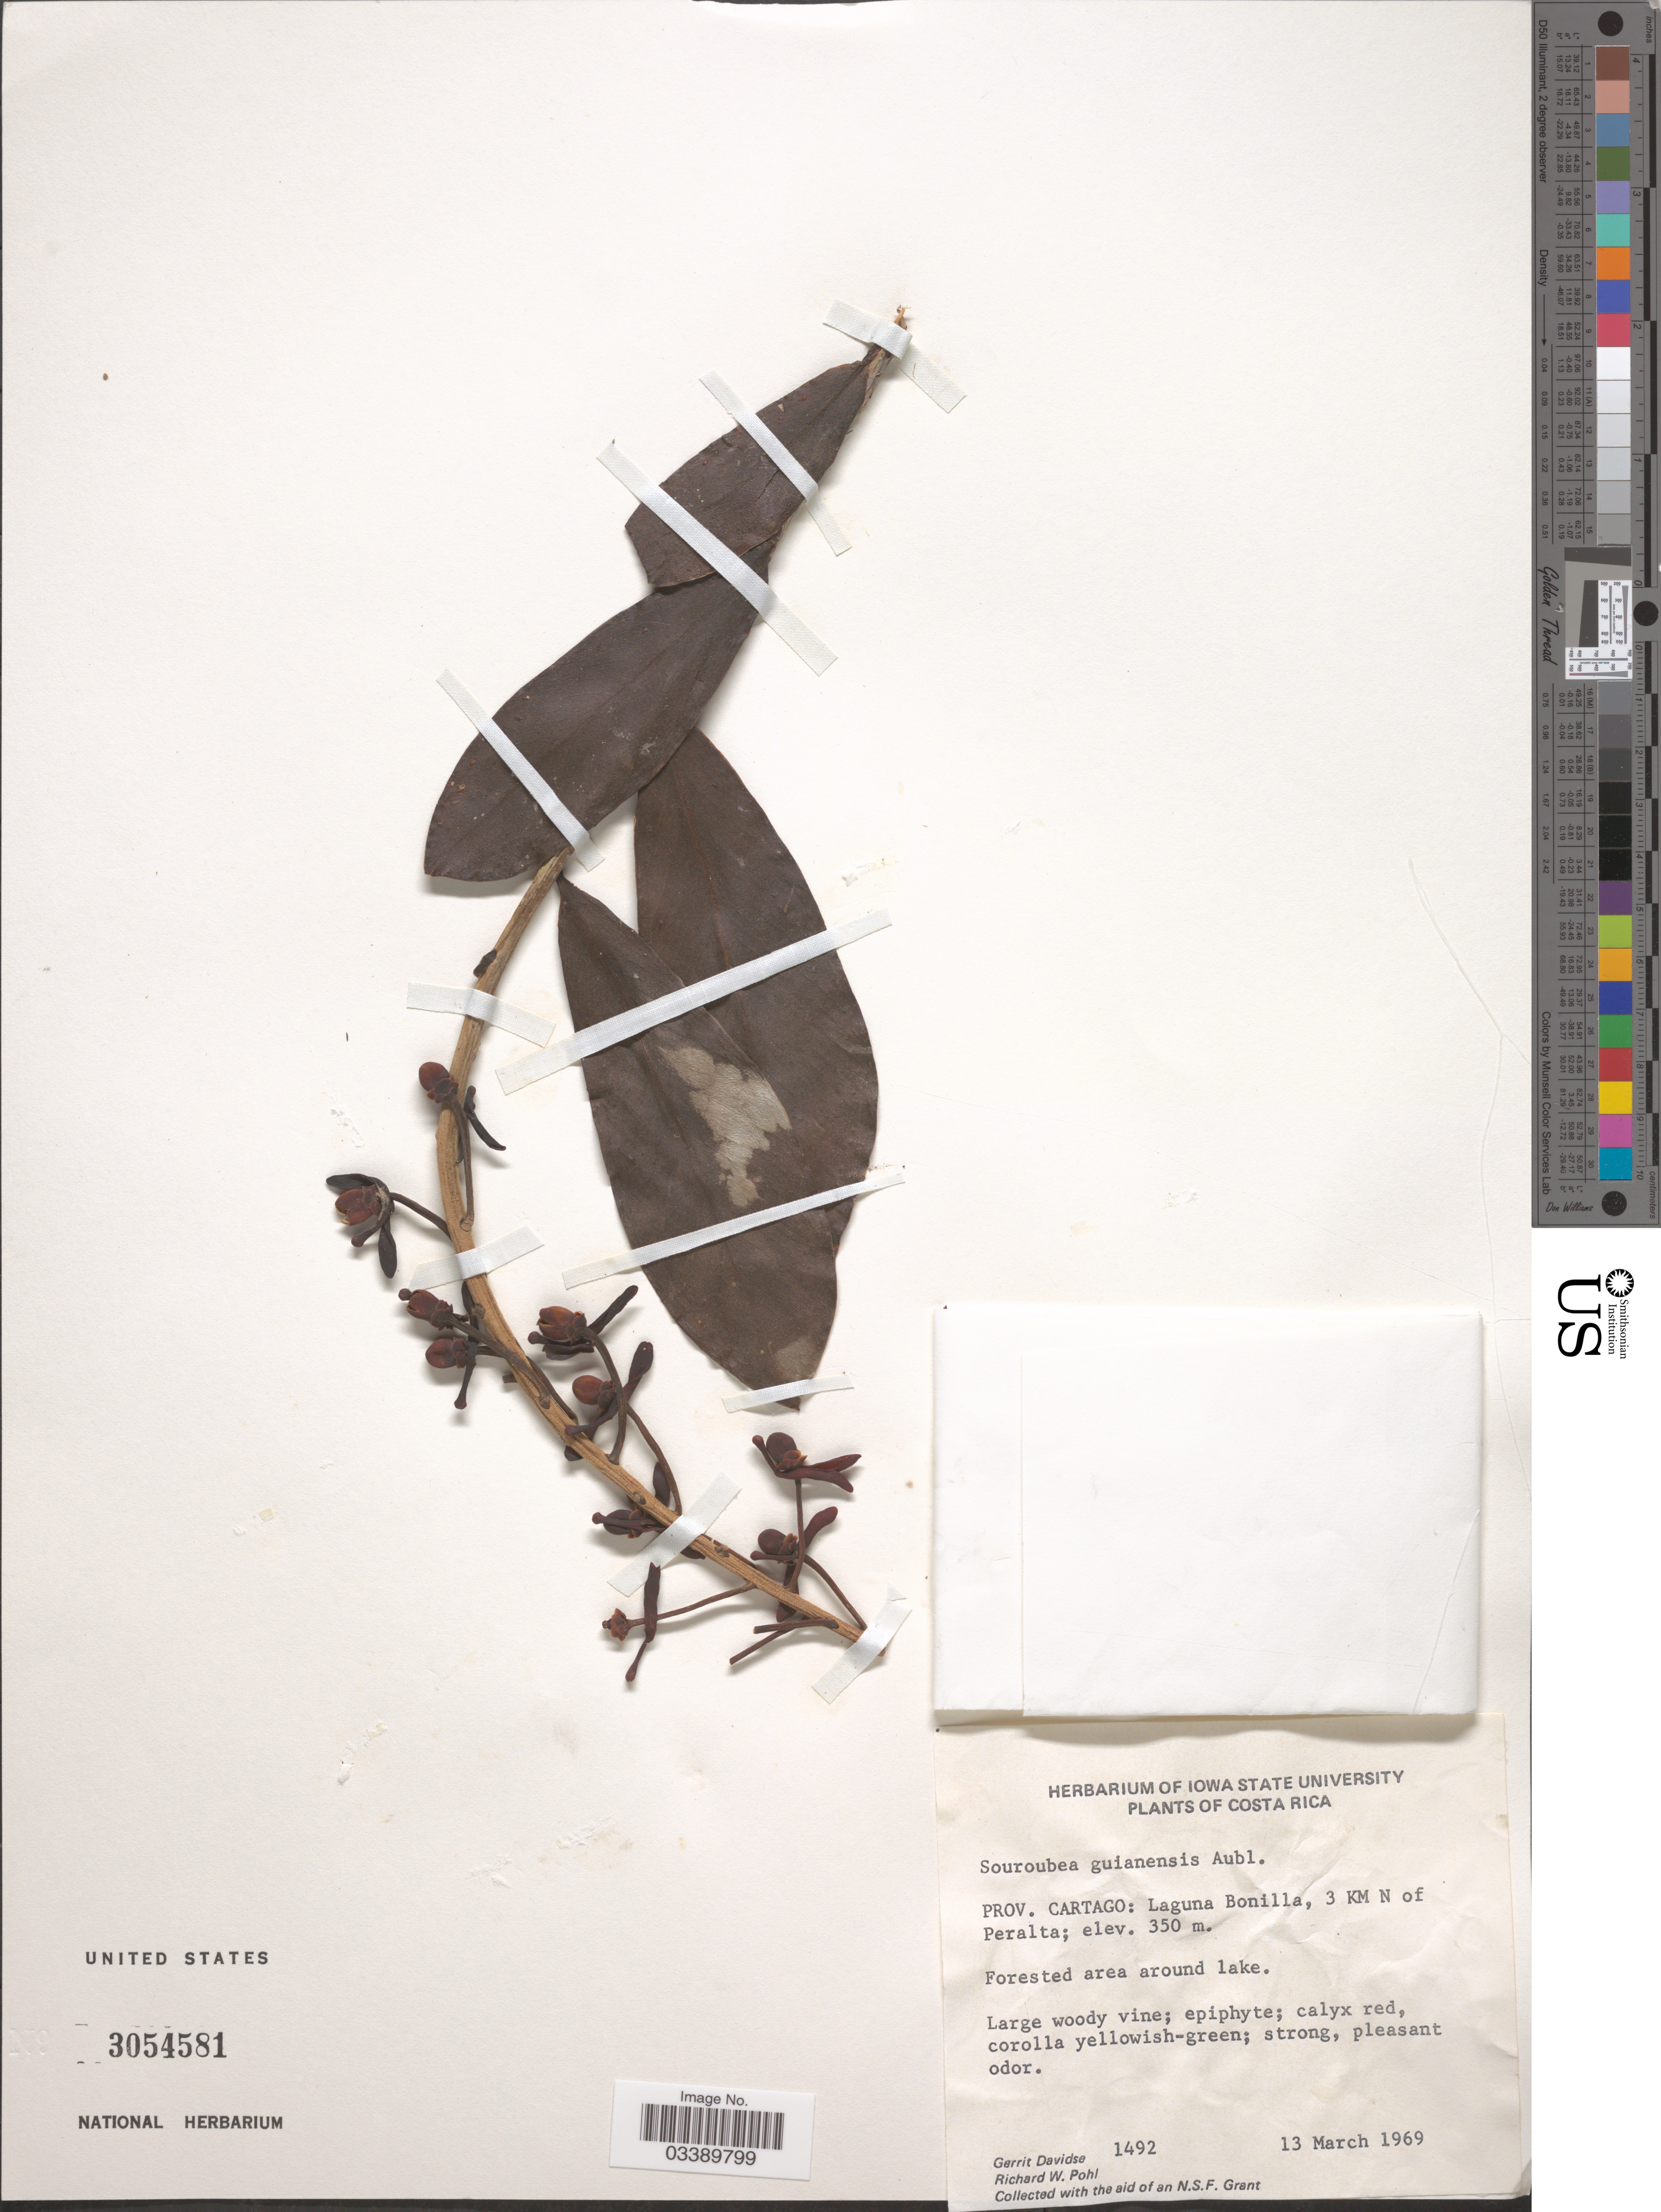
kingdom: Plantae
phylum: Tracheophyta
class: Magnoliopsida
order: Ericales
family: Marcgraviaceae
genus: Souroubea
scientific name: Souroubea guianensis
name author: Aubl.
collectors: G. Davidse & R. W. Pohl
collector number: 1492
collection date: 1969-03-13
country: Costa Rica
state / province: Cartago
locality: Laguna Bonilla, 3 KM N of Peralta. Forested area around lake.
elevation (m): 350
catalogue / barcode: US 3054581